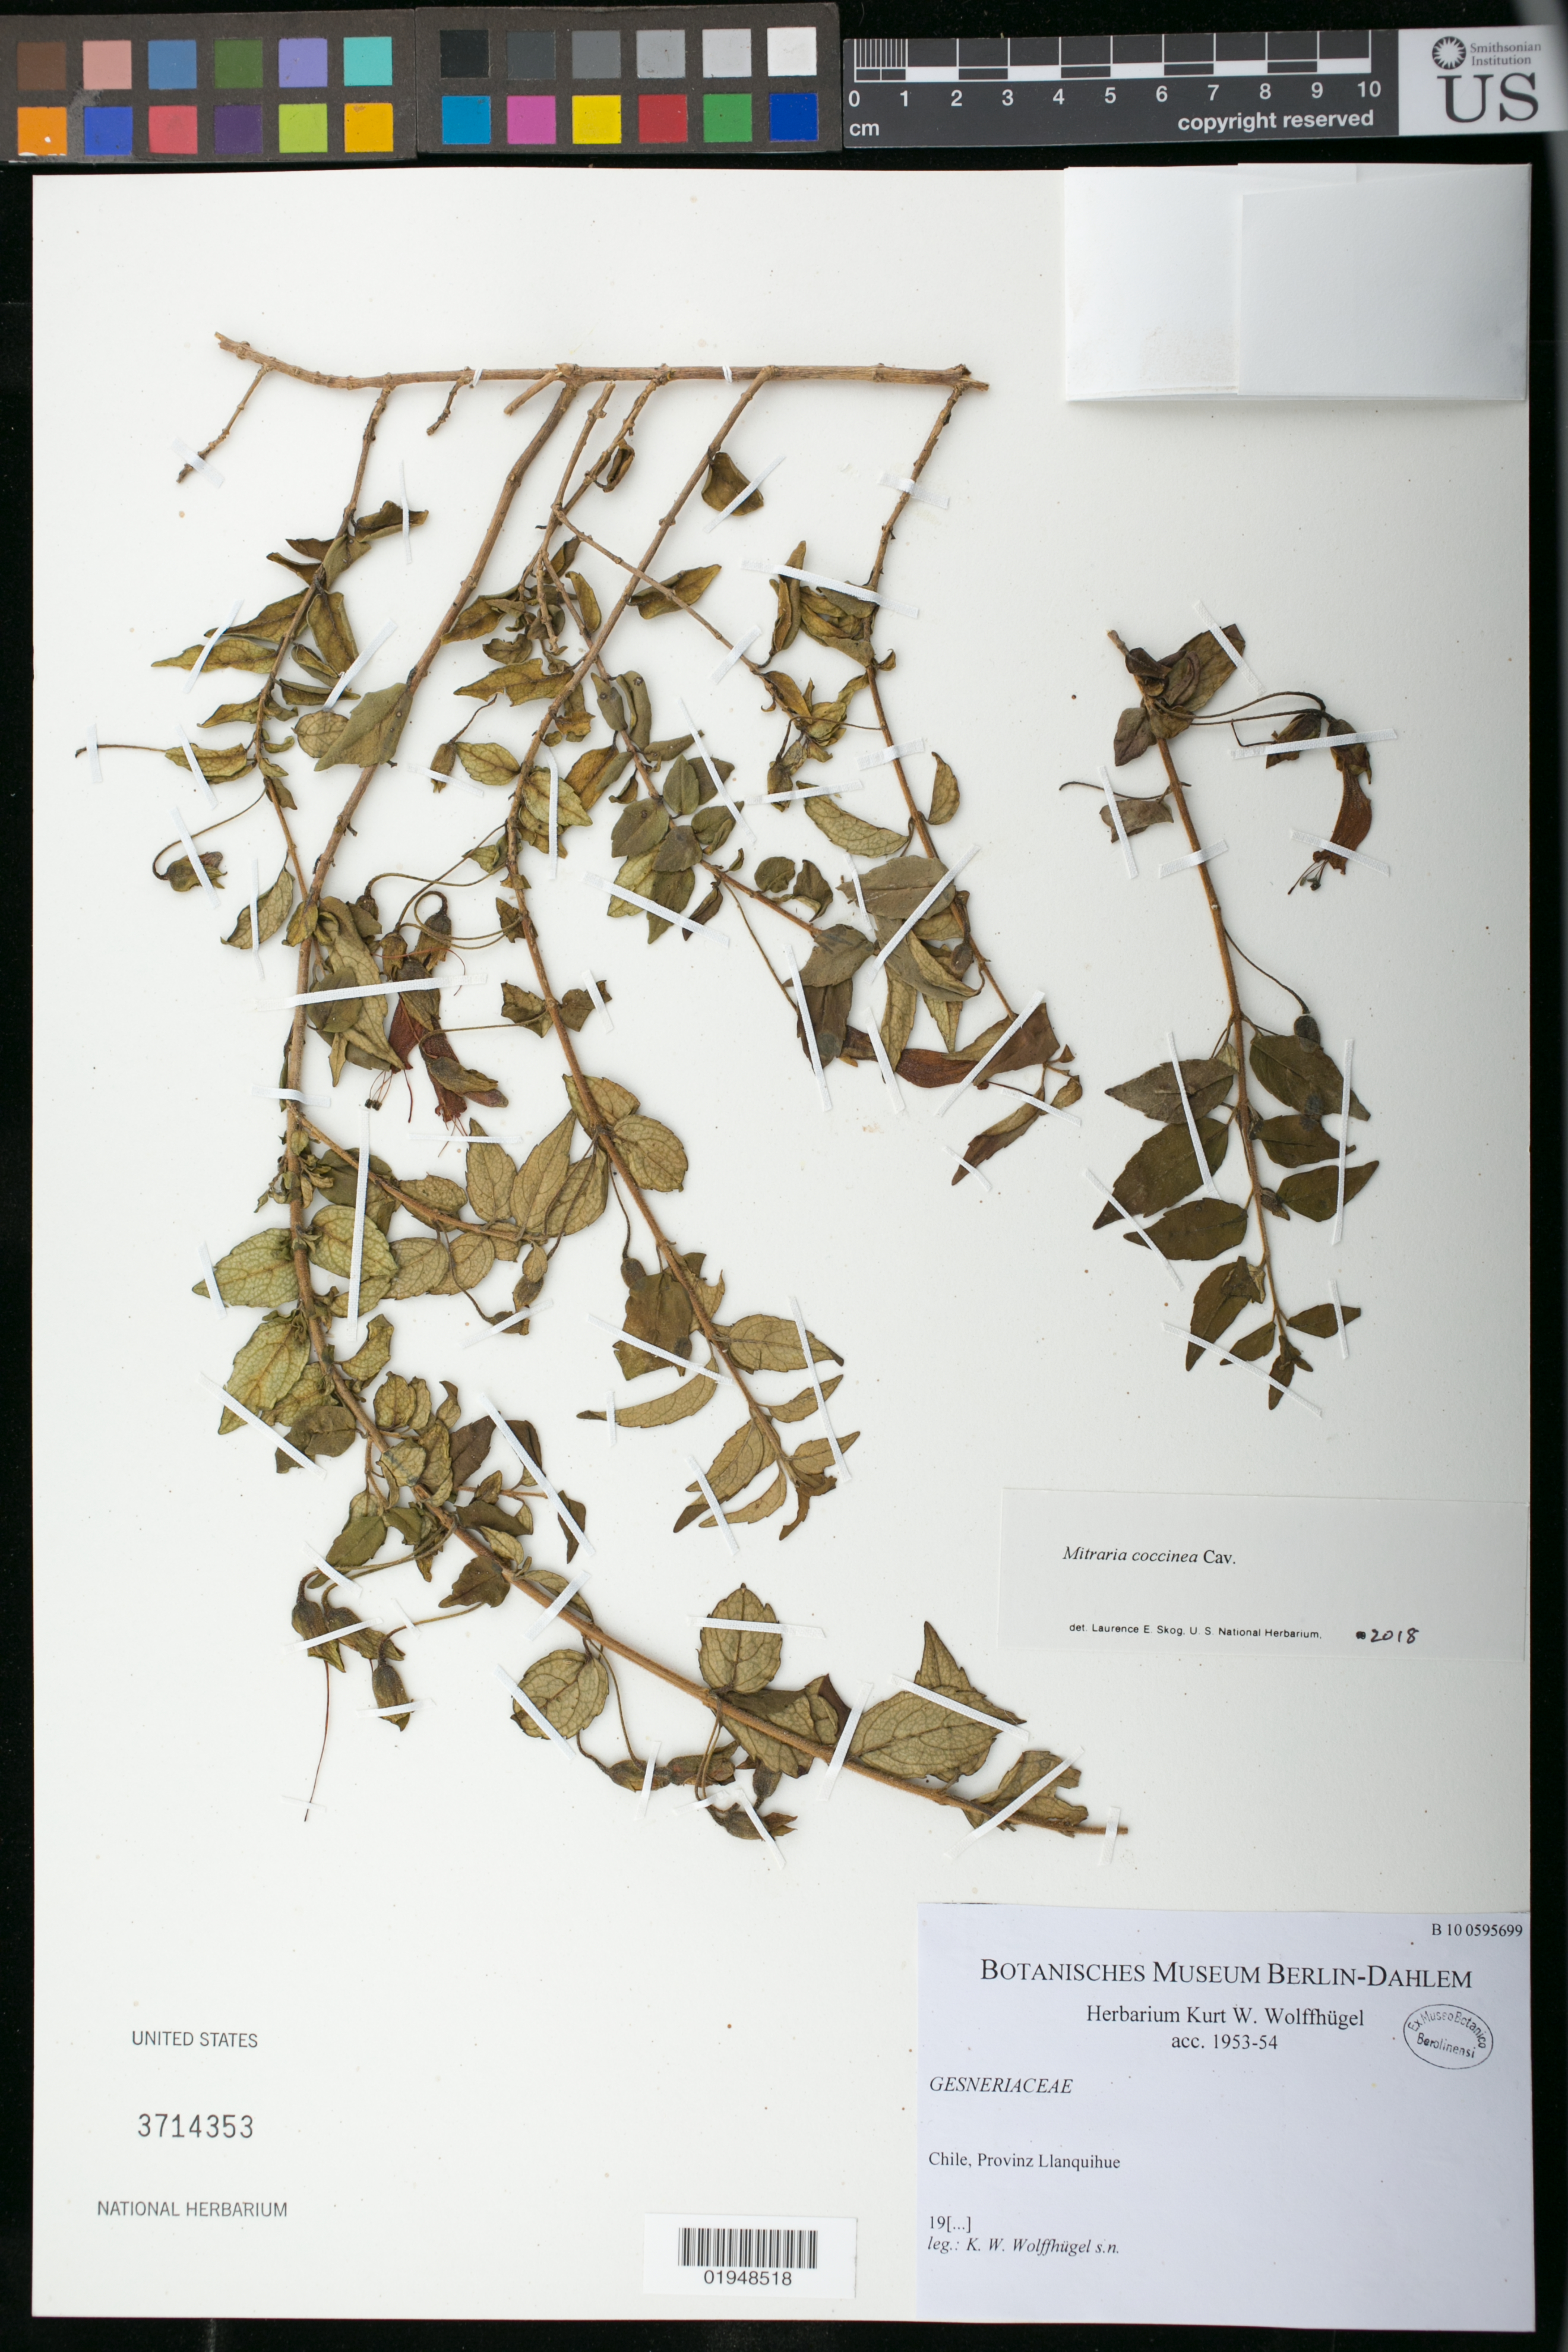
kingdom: Plantae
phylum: Tracheophyta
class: Magnoliopsida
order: Lamiales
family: Gesneriaceae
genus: Mitraria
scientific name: Mitraria coccinea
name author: Cav.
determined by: Skog, Laurence E.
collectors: K. Wolffhugel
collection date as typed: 19--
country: Chile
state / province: Los Lagos (X)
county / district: Llanquihue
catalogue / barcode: US 3714353